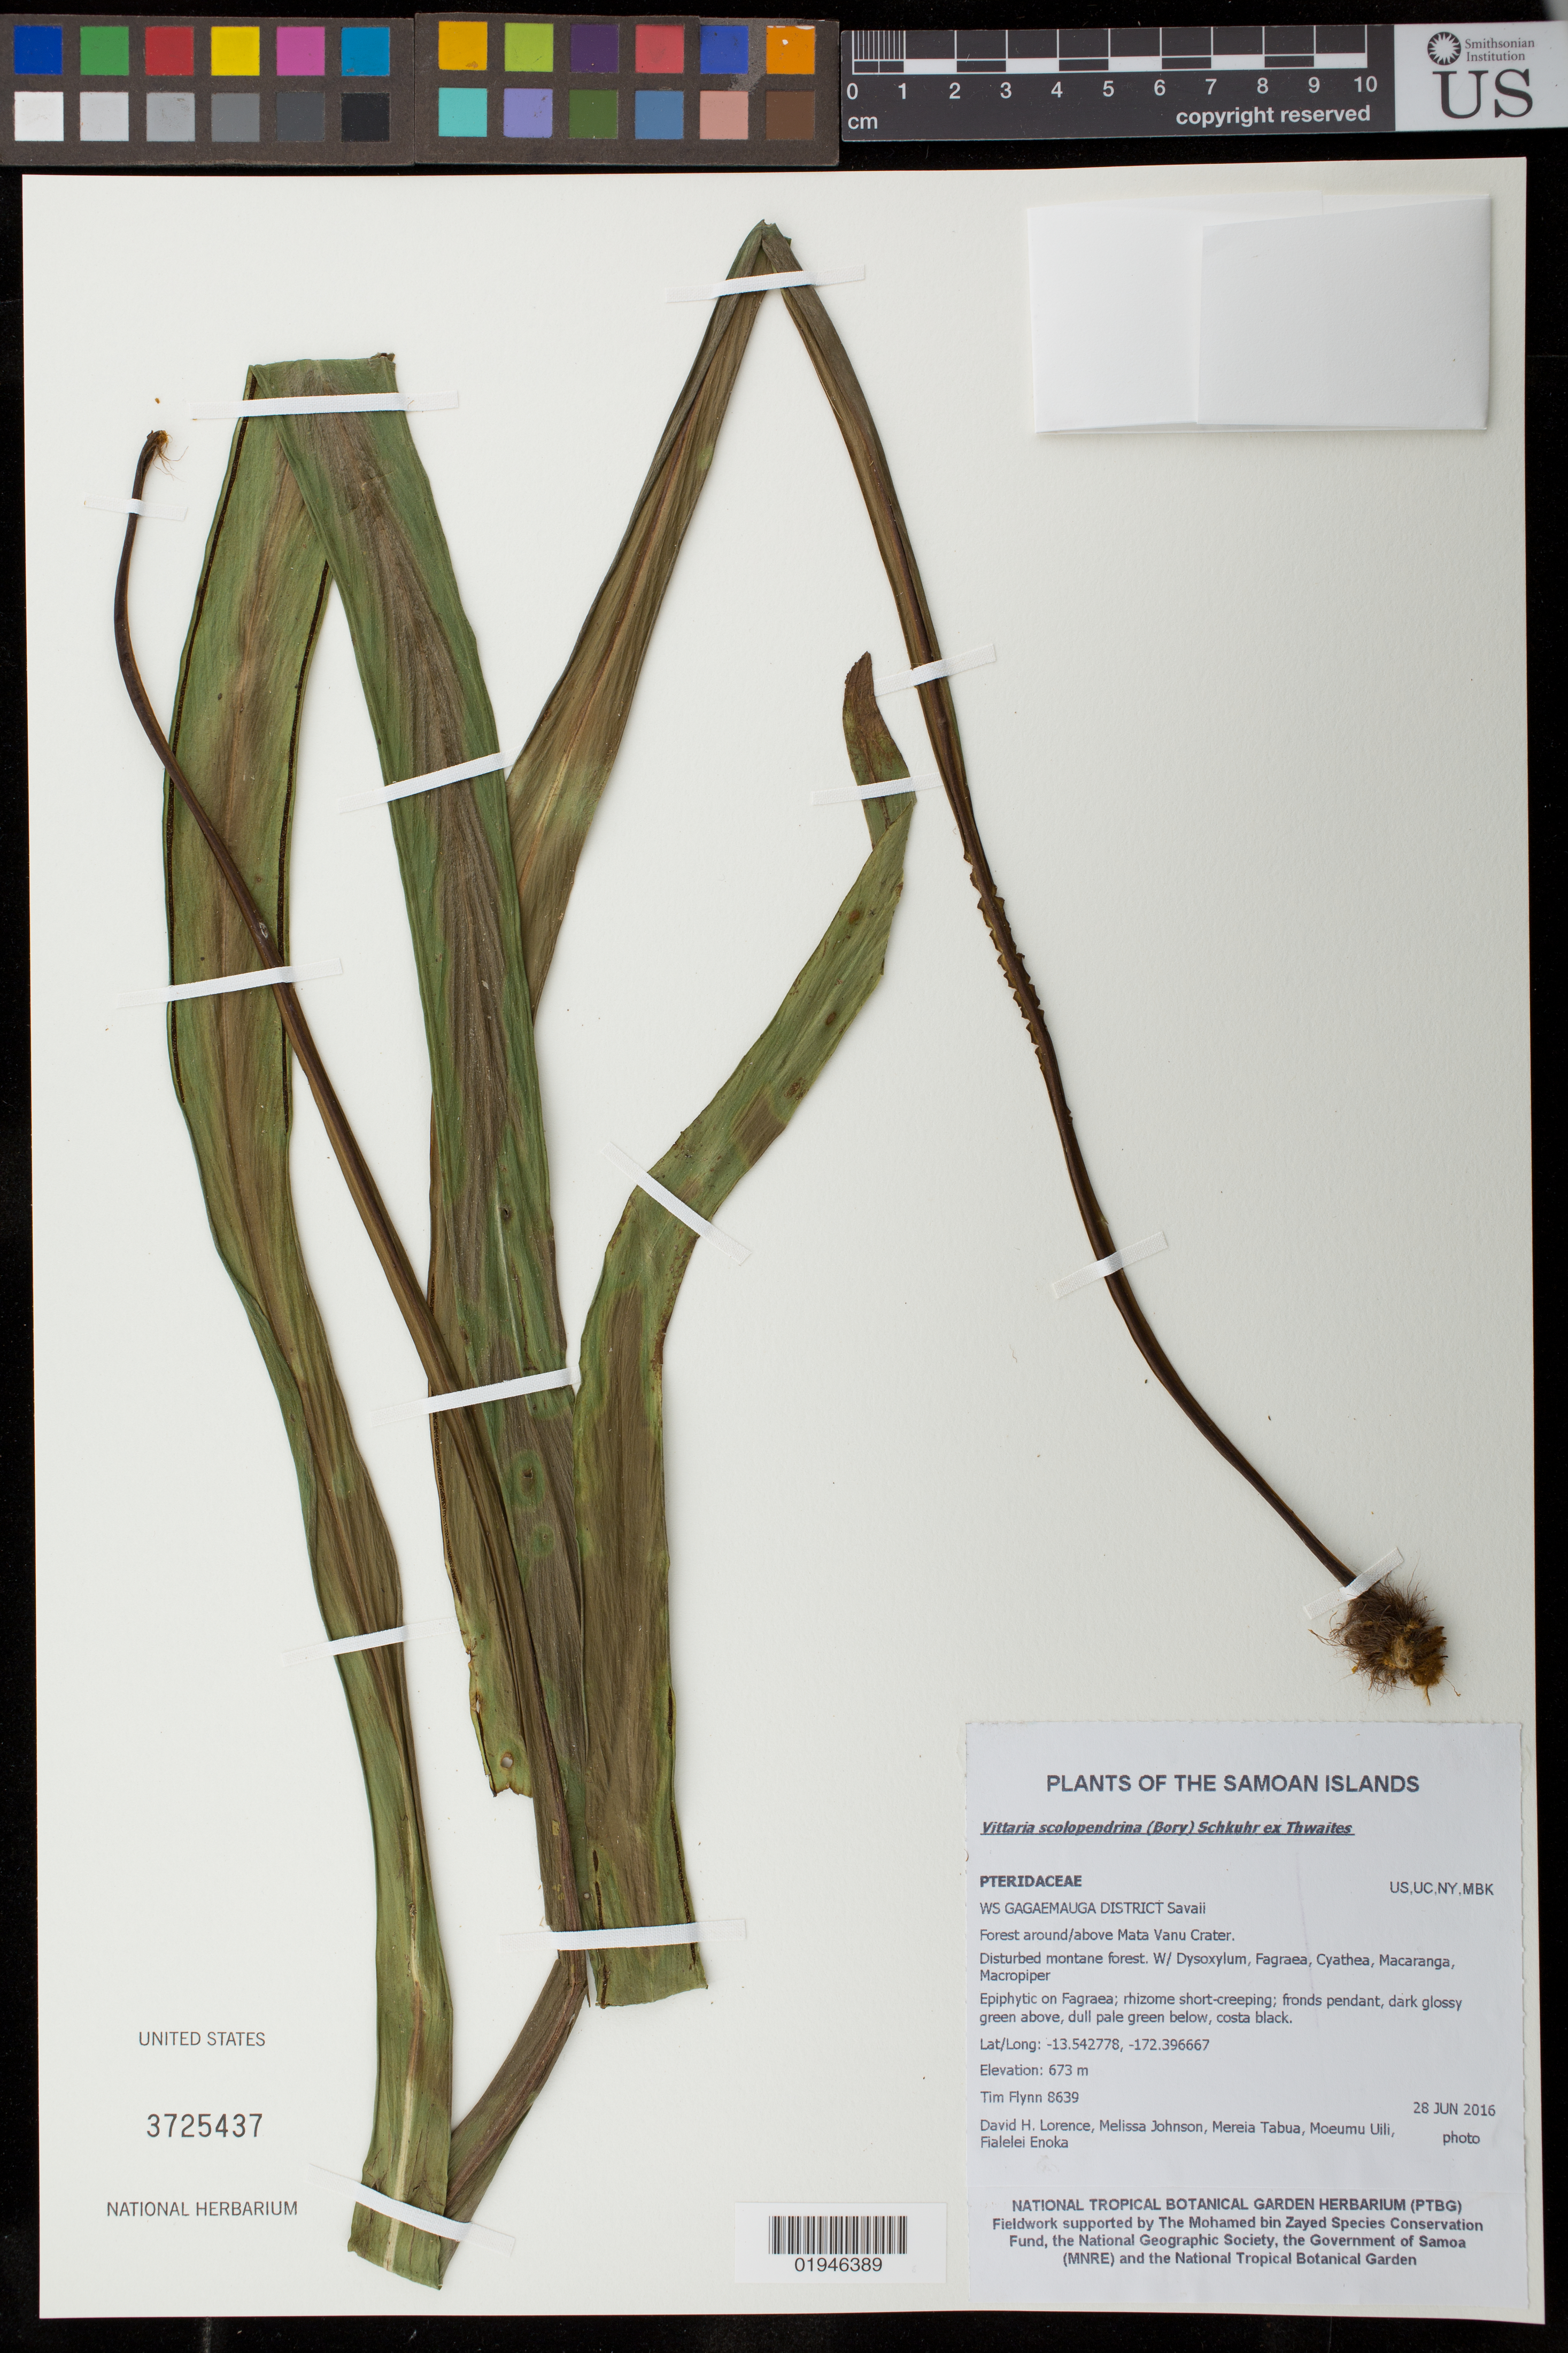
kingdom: Plantae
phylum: Tracheophyta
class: Polypodiopsida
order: Polypodiales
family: Pteridaceae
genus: Haplopteris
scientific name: Haplopteris scolopendrina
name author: (Bory) Presl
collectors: T. W. Flynn, K. R. Wood, M. Johnson, M. Tabua, M. Uili & F. Enoka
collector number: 8639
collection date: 2016-06-28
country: Samoa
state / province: Gagaemauga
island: Savai'i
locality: Gagaemauga District, Forest around/above Mata Vanu Crater.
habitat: Disturbed montane forest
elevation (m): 673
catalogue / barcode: US 3725437